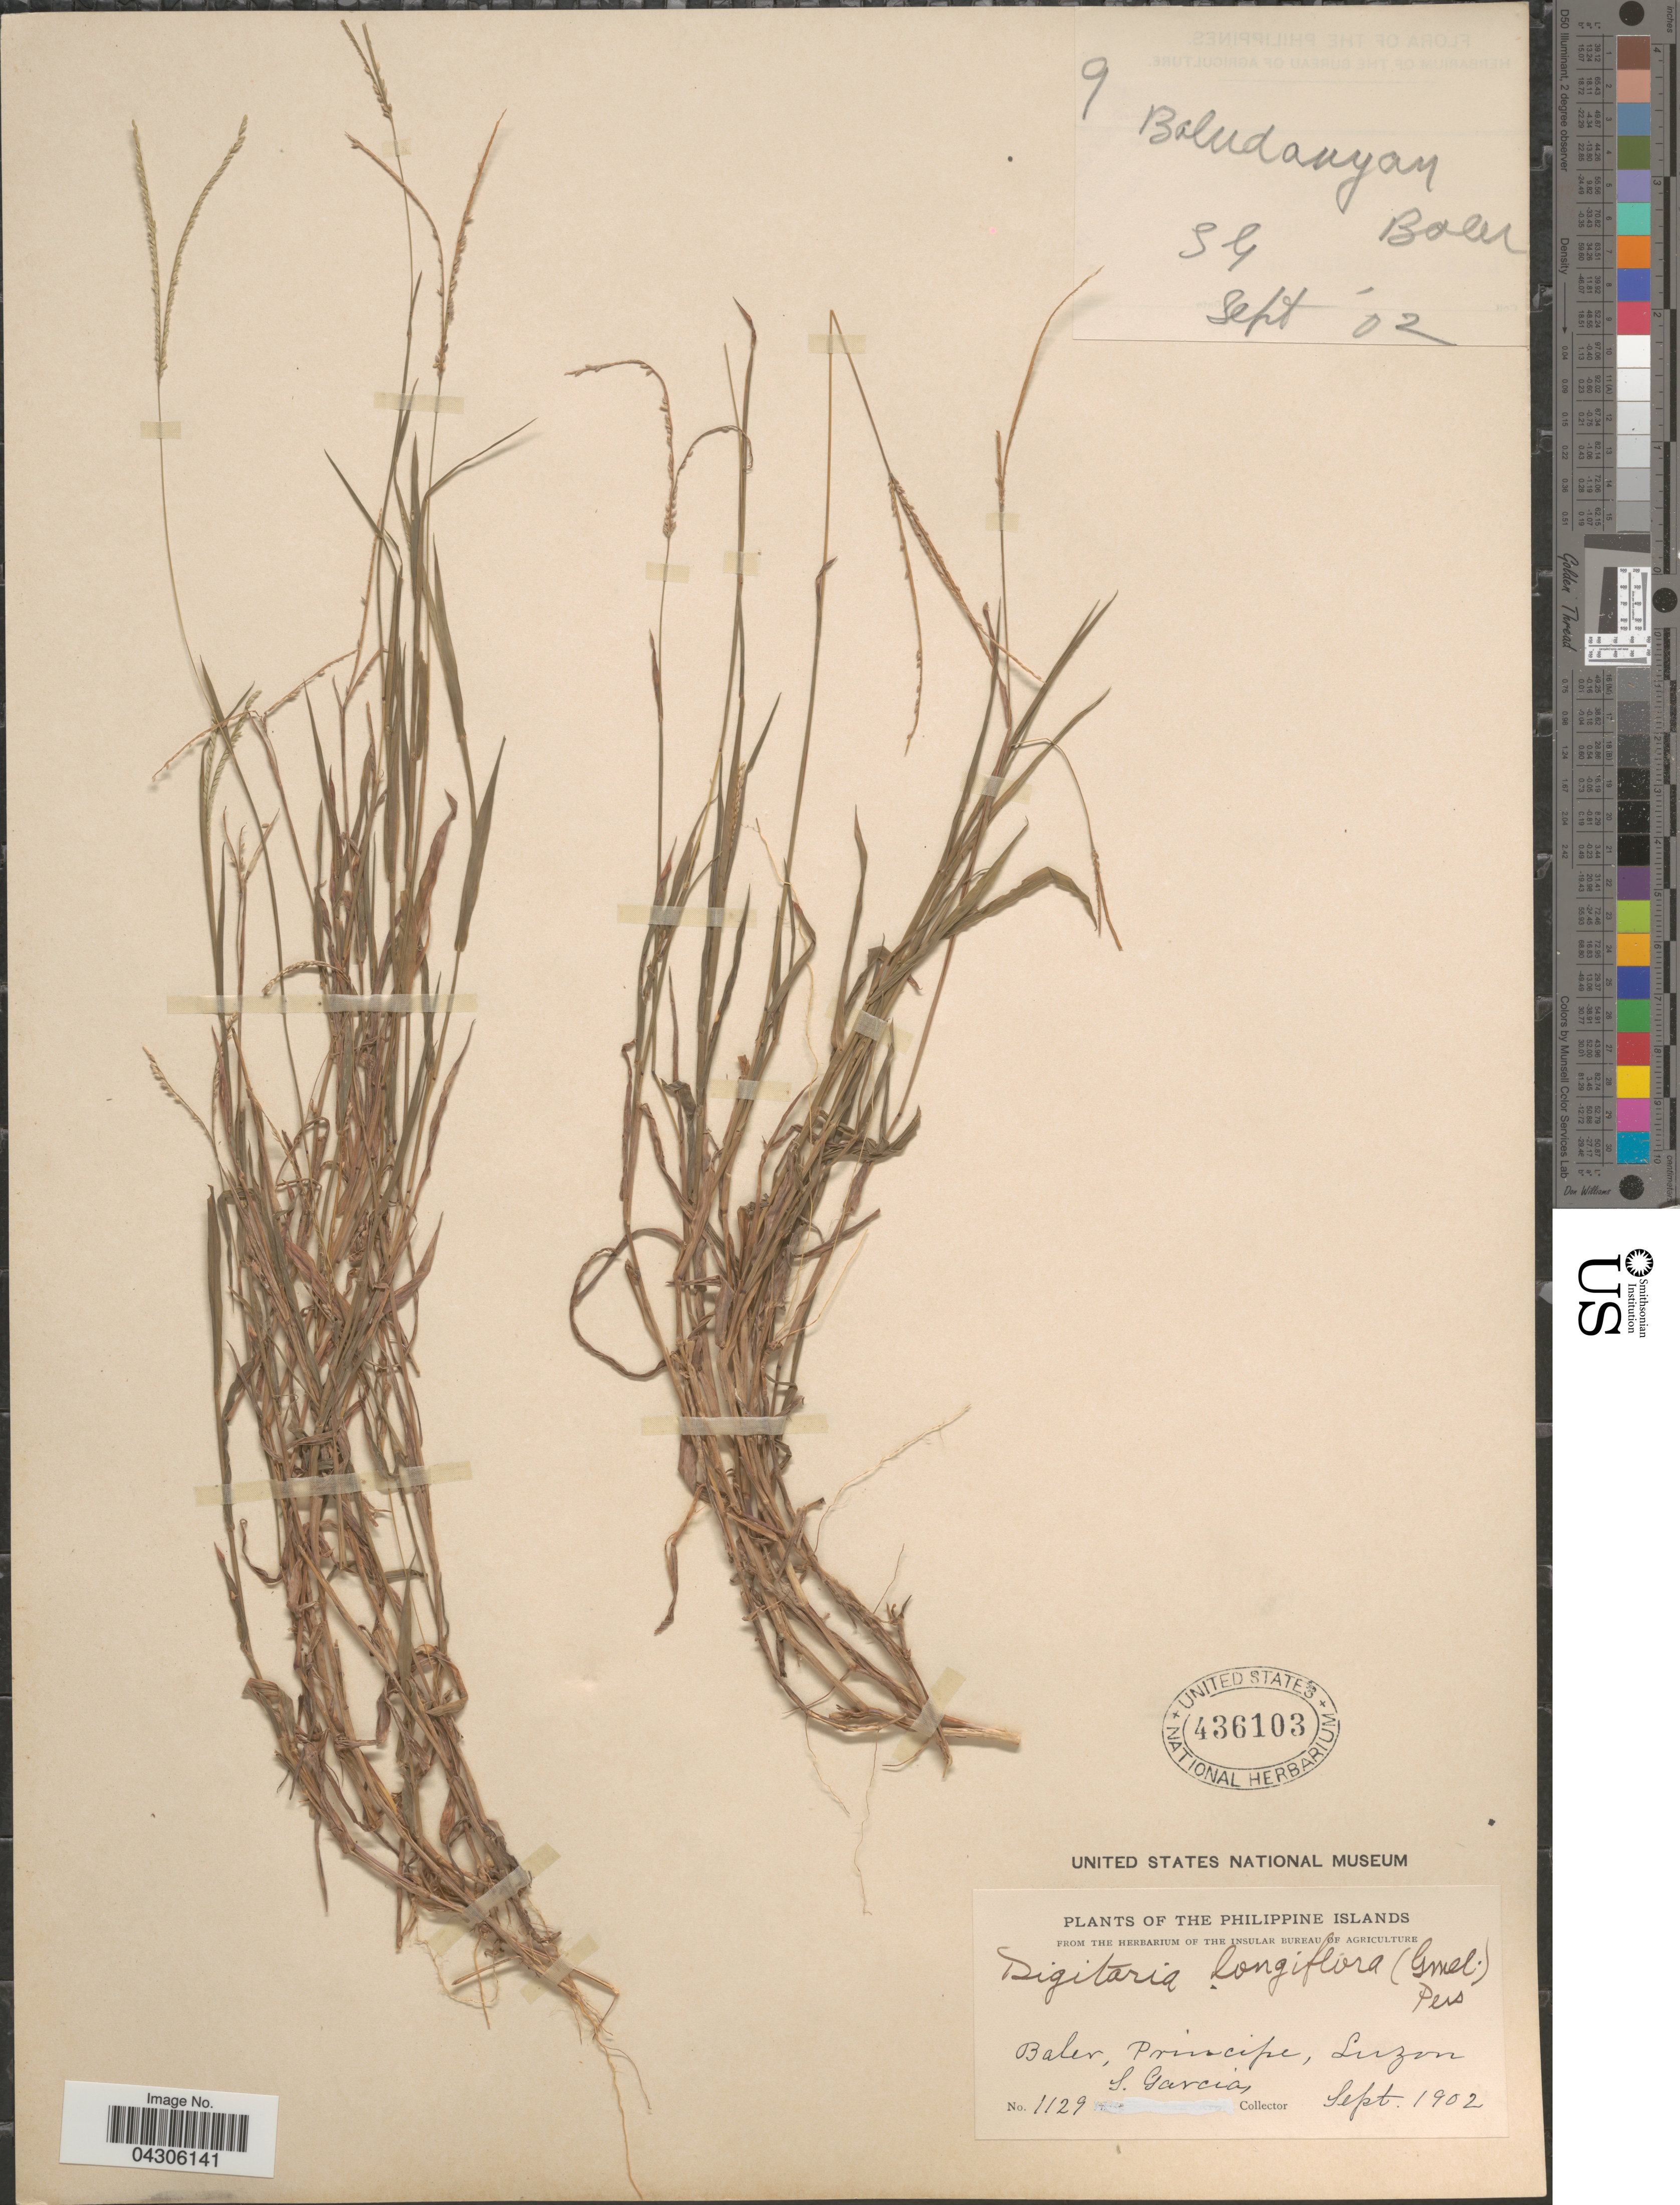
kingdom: Plantae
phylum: Tracheophyta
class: Liliopsida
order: Poales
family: Poaceae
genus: Digitaria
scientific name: Digitaria longiflora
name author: (Retz.) Pers.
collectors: S. Garcia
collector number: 1129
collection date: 1902-09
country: Philippines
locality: Baler, Principe, Luzon.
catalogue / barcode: US 436103